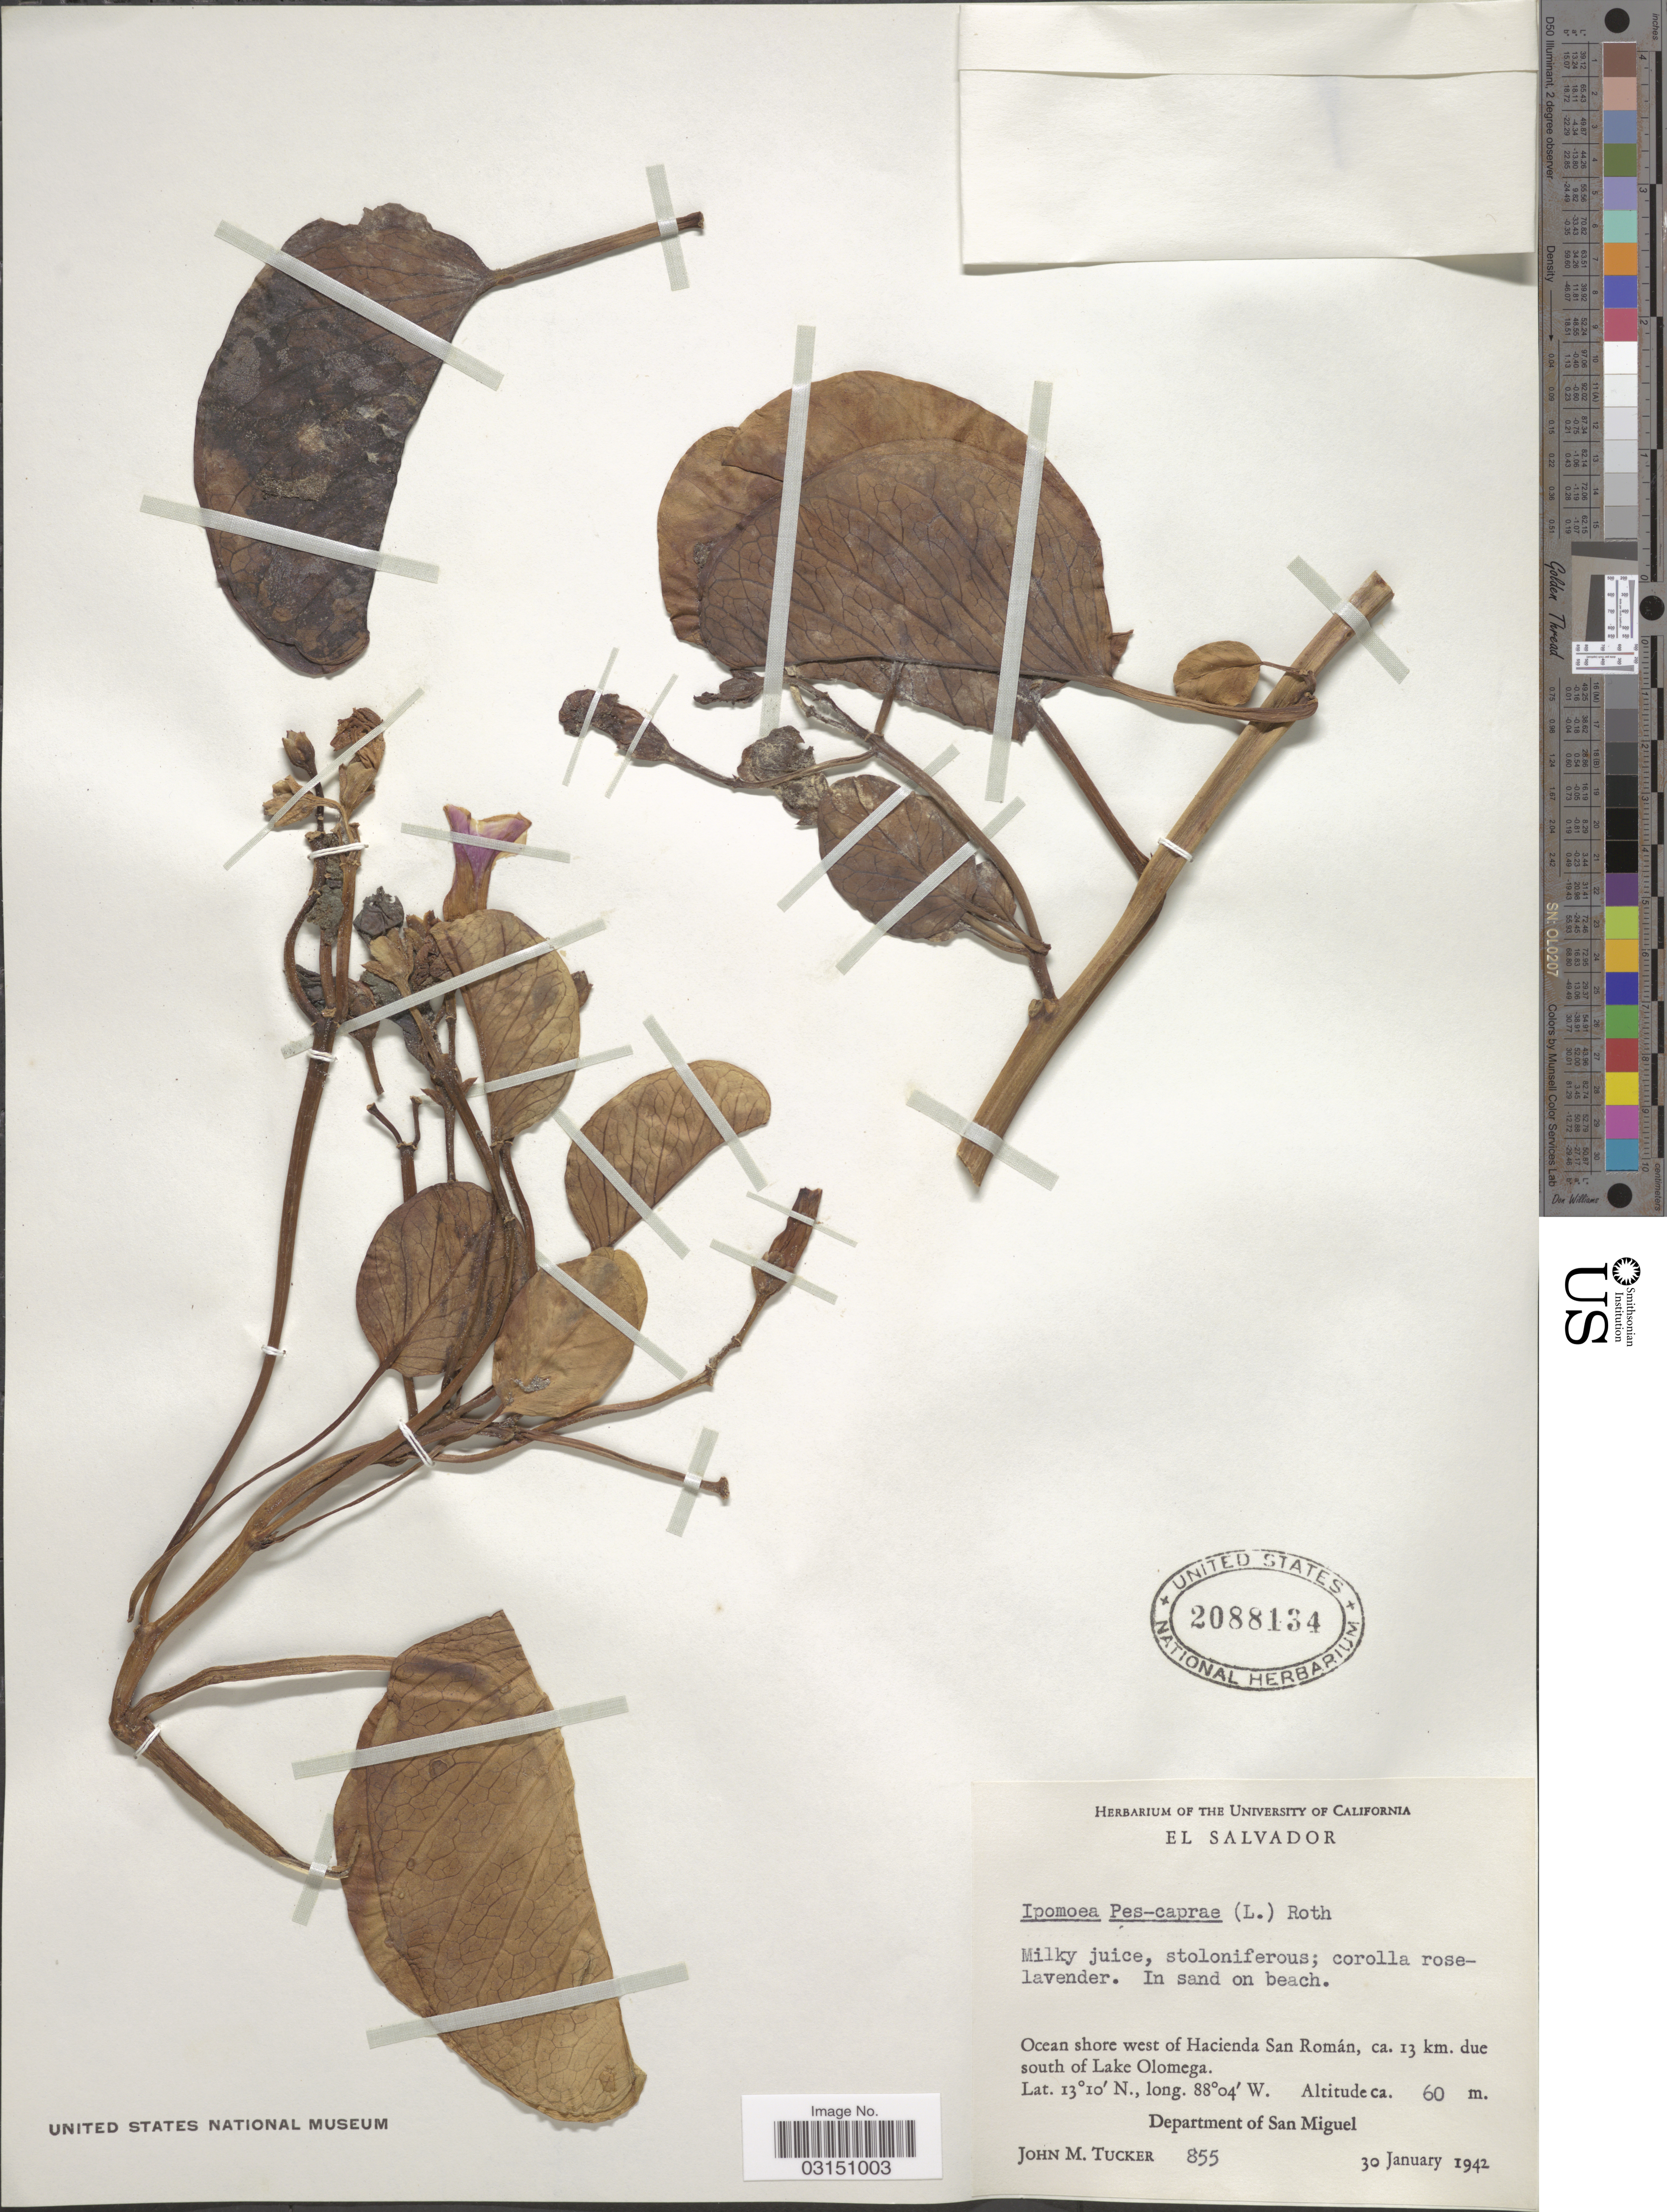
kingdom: Plantae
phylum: Tracheophyta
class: Magnoliopsida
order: Solanales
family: Convolvulaceae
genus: Ipomoea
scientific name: Ipomoea pes-caprae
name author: (L.) R. Br.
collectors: J. M. Tucker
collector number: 855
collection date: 1942-01-30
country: El Salvador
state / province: San Miguel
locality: In sand on beach. Ocean shore west of Hacienda San Román, ca. 13 km. due south of Lake Olomega. Department of San Miguel.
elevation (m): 60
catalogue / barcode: US 2088134